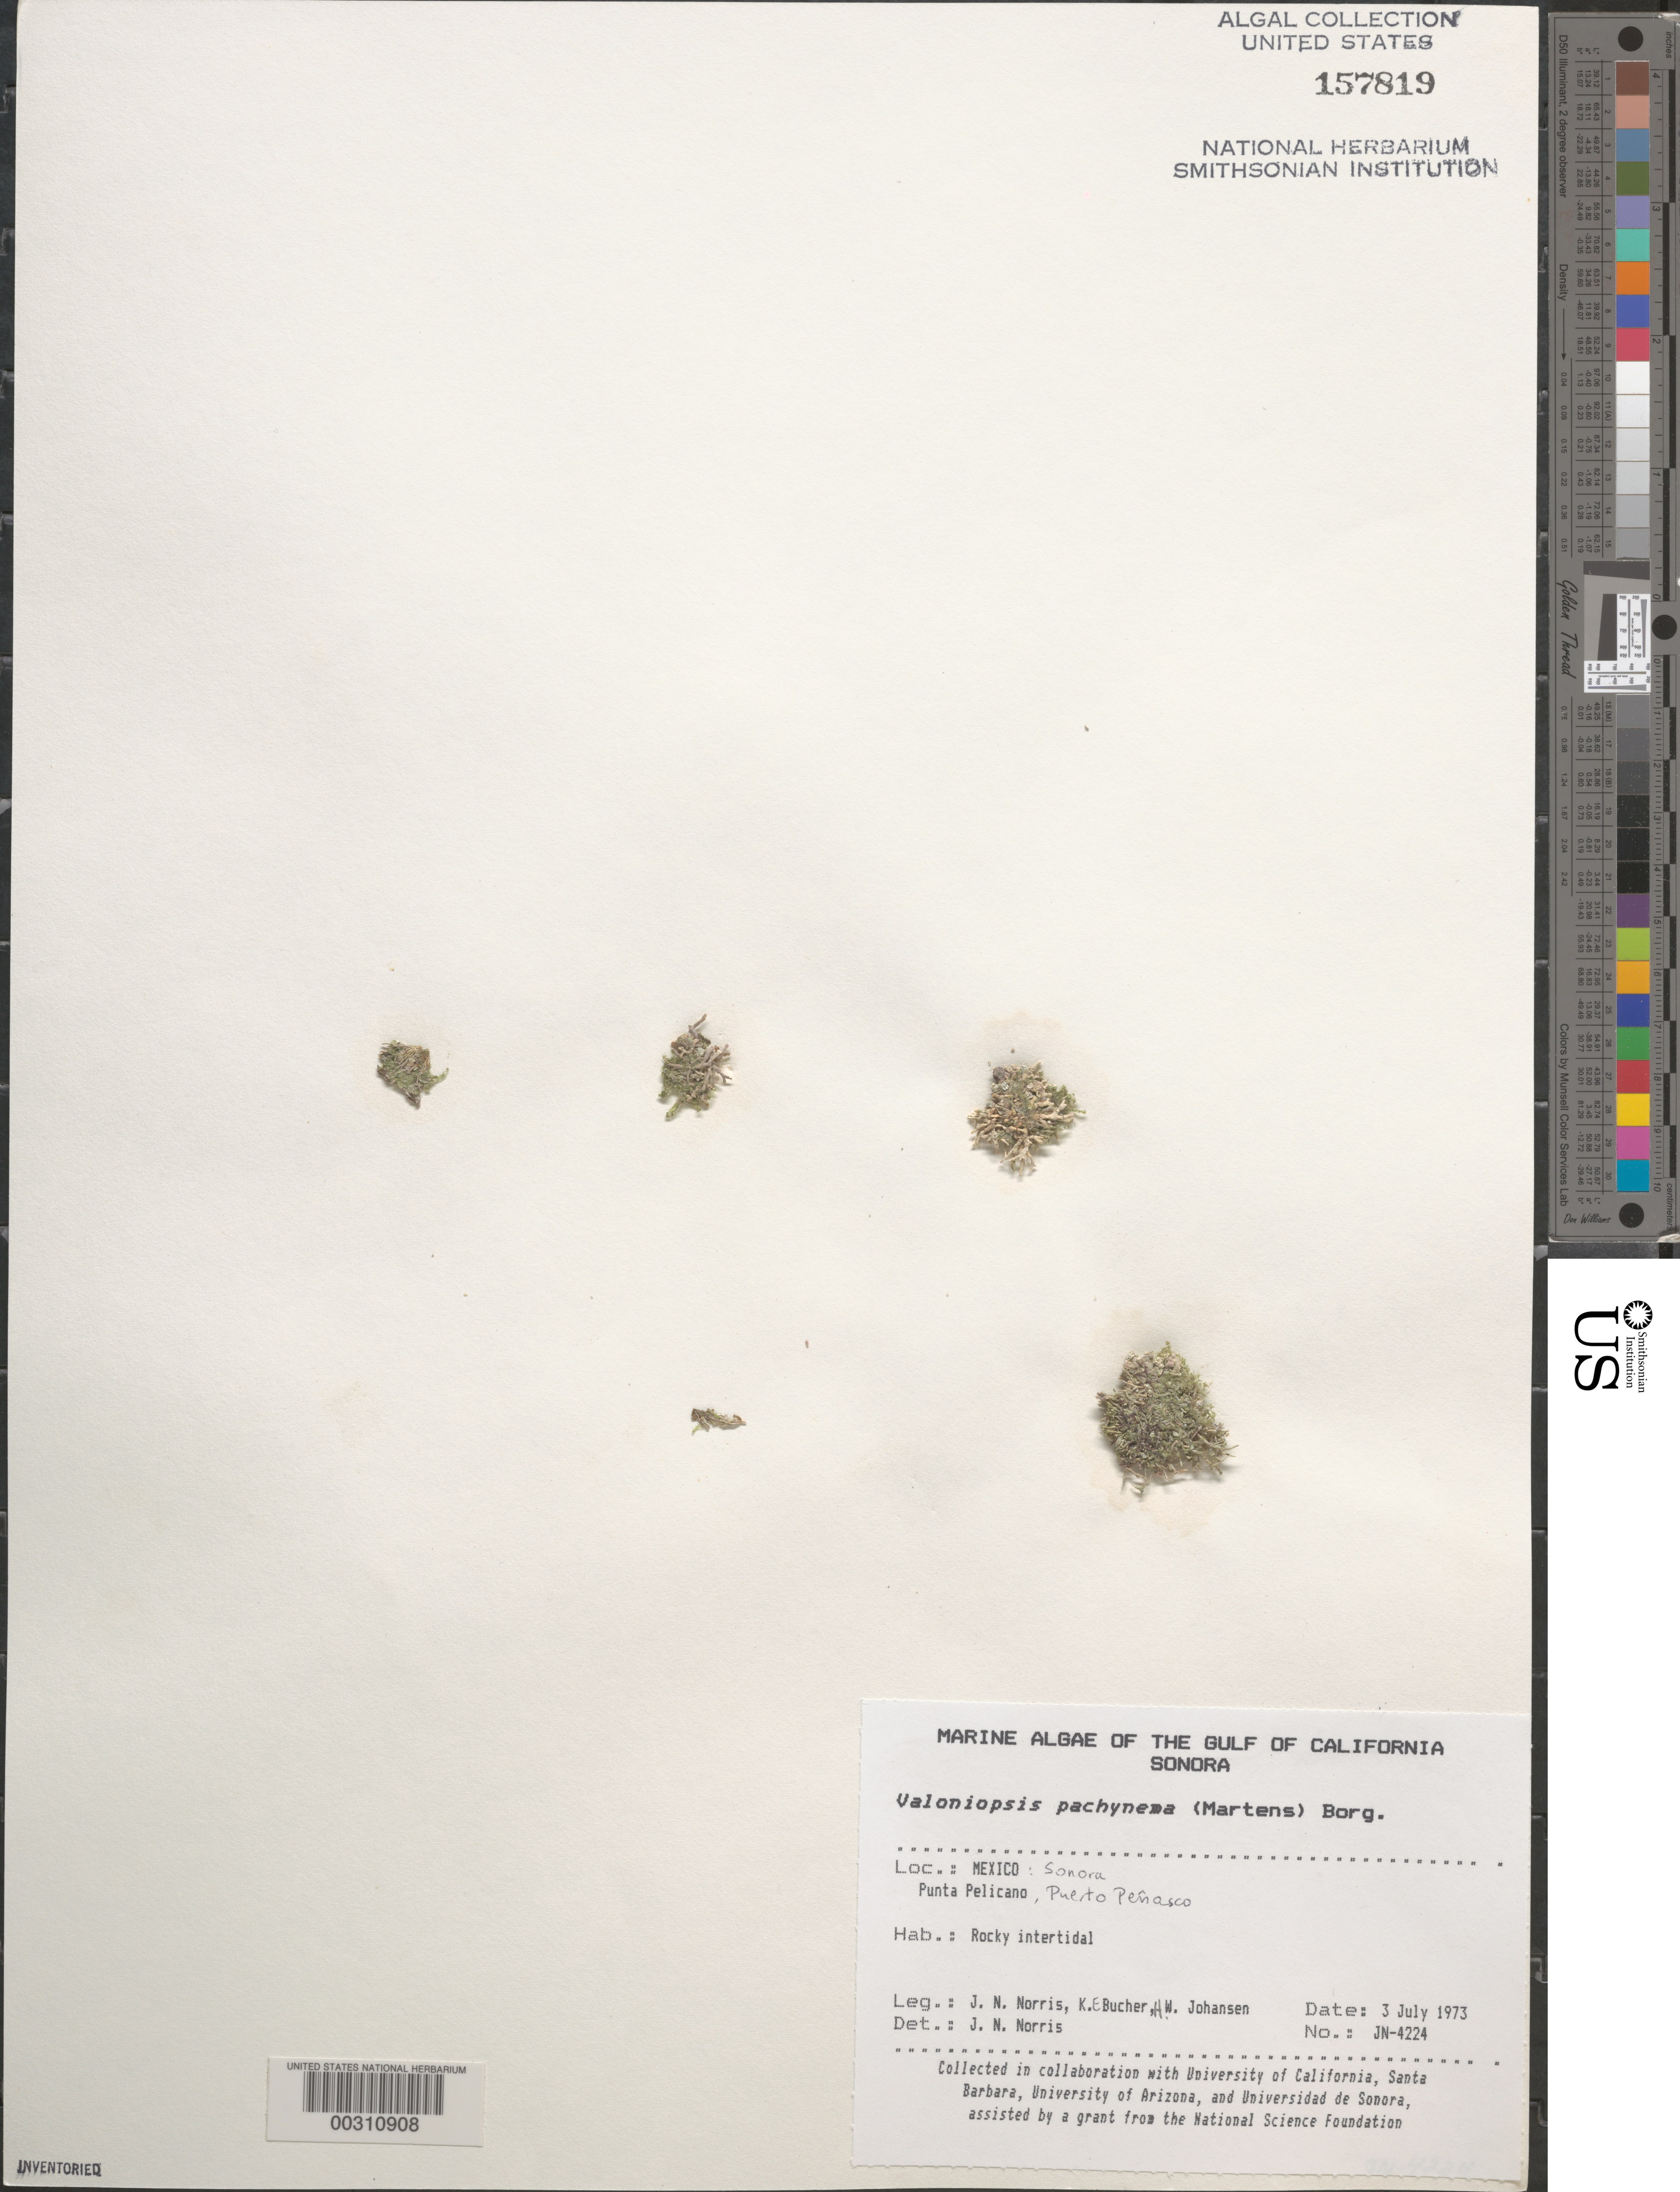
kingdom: Plantae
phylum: Chlorophyta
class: Ulvophyceae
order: Siphonocladales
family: Valoniaceae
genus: Valoniopsis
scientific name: Valoniopsis pachynema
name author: (G. Martens) Børgesen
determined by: Norris, James N.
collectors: J. N. Norris, K. E. Bucher & H. Johansen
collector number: JN-4224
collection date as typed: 03 Jul 1973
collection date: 1973-07-03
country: Mexico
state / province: Sonora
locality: Punta Pelicano, Puerto Penasco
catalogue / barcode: US 157819